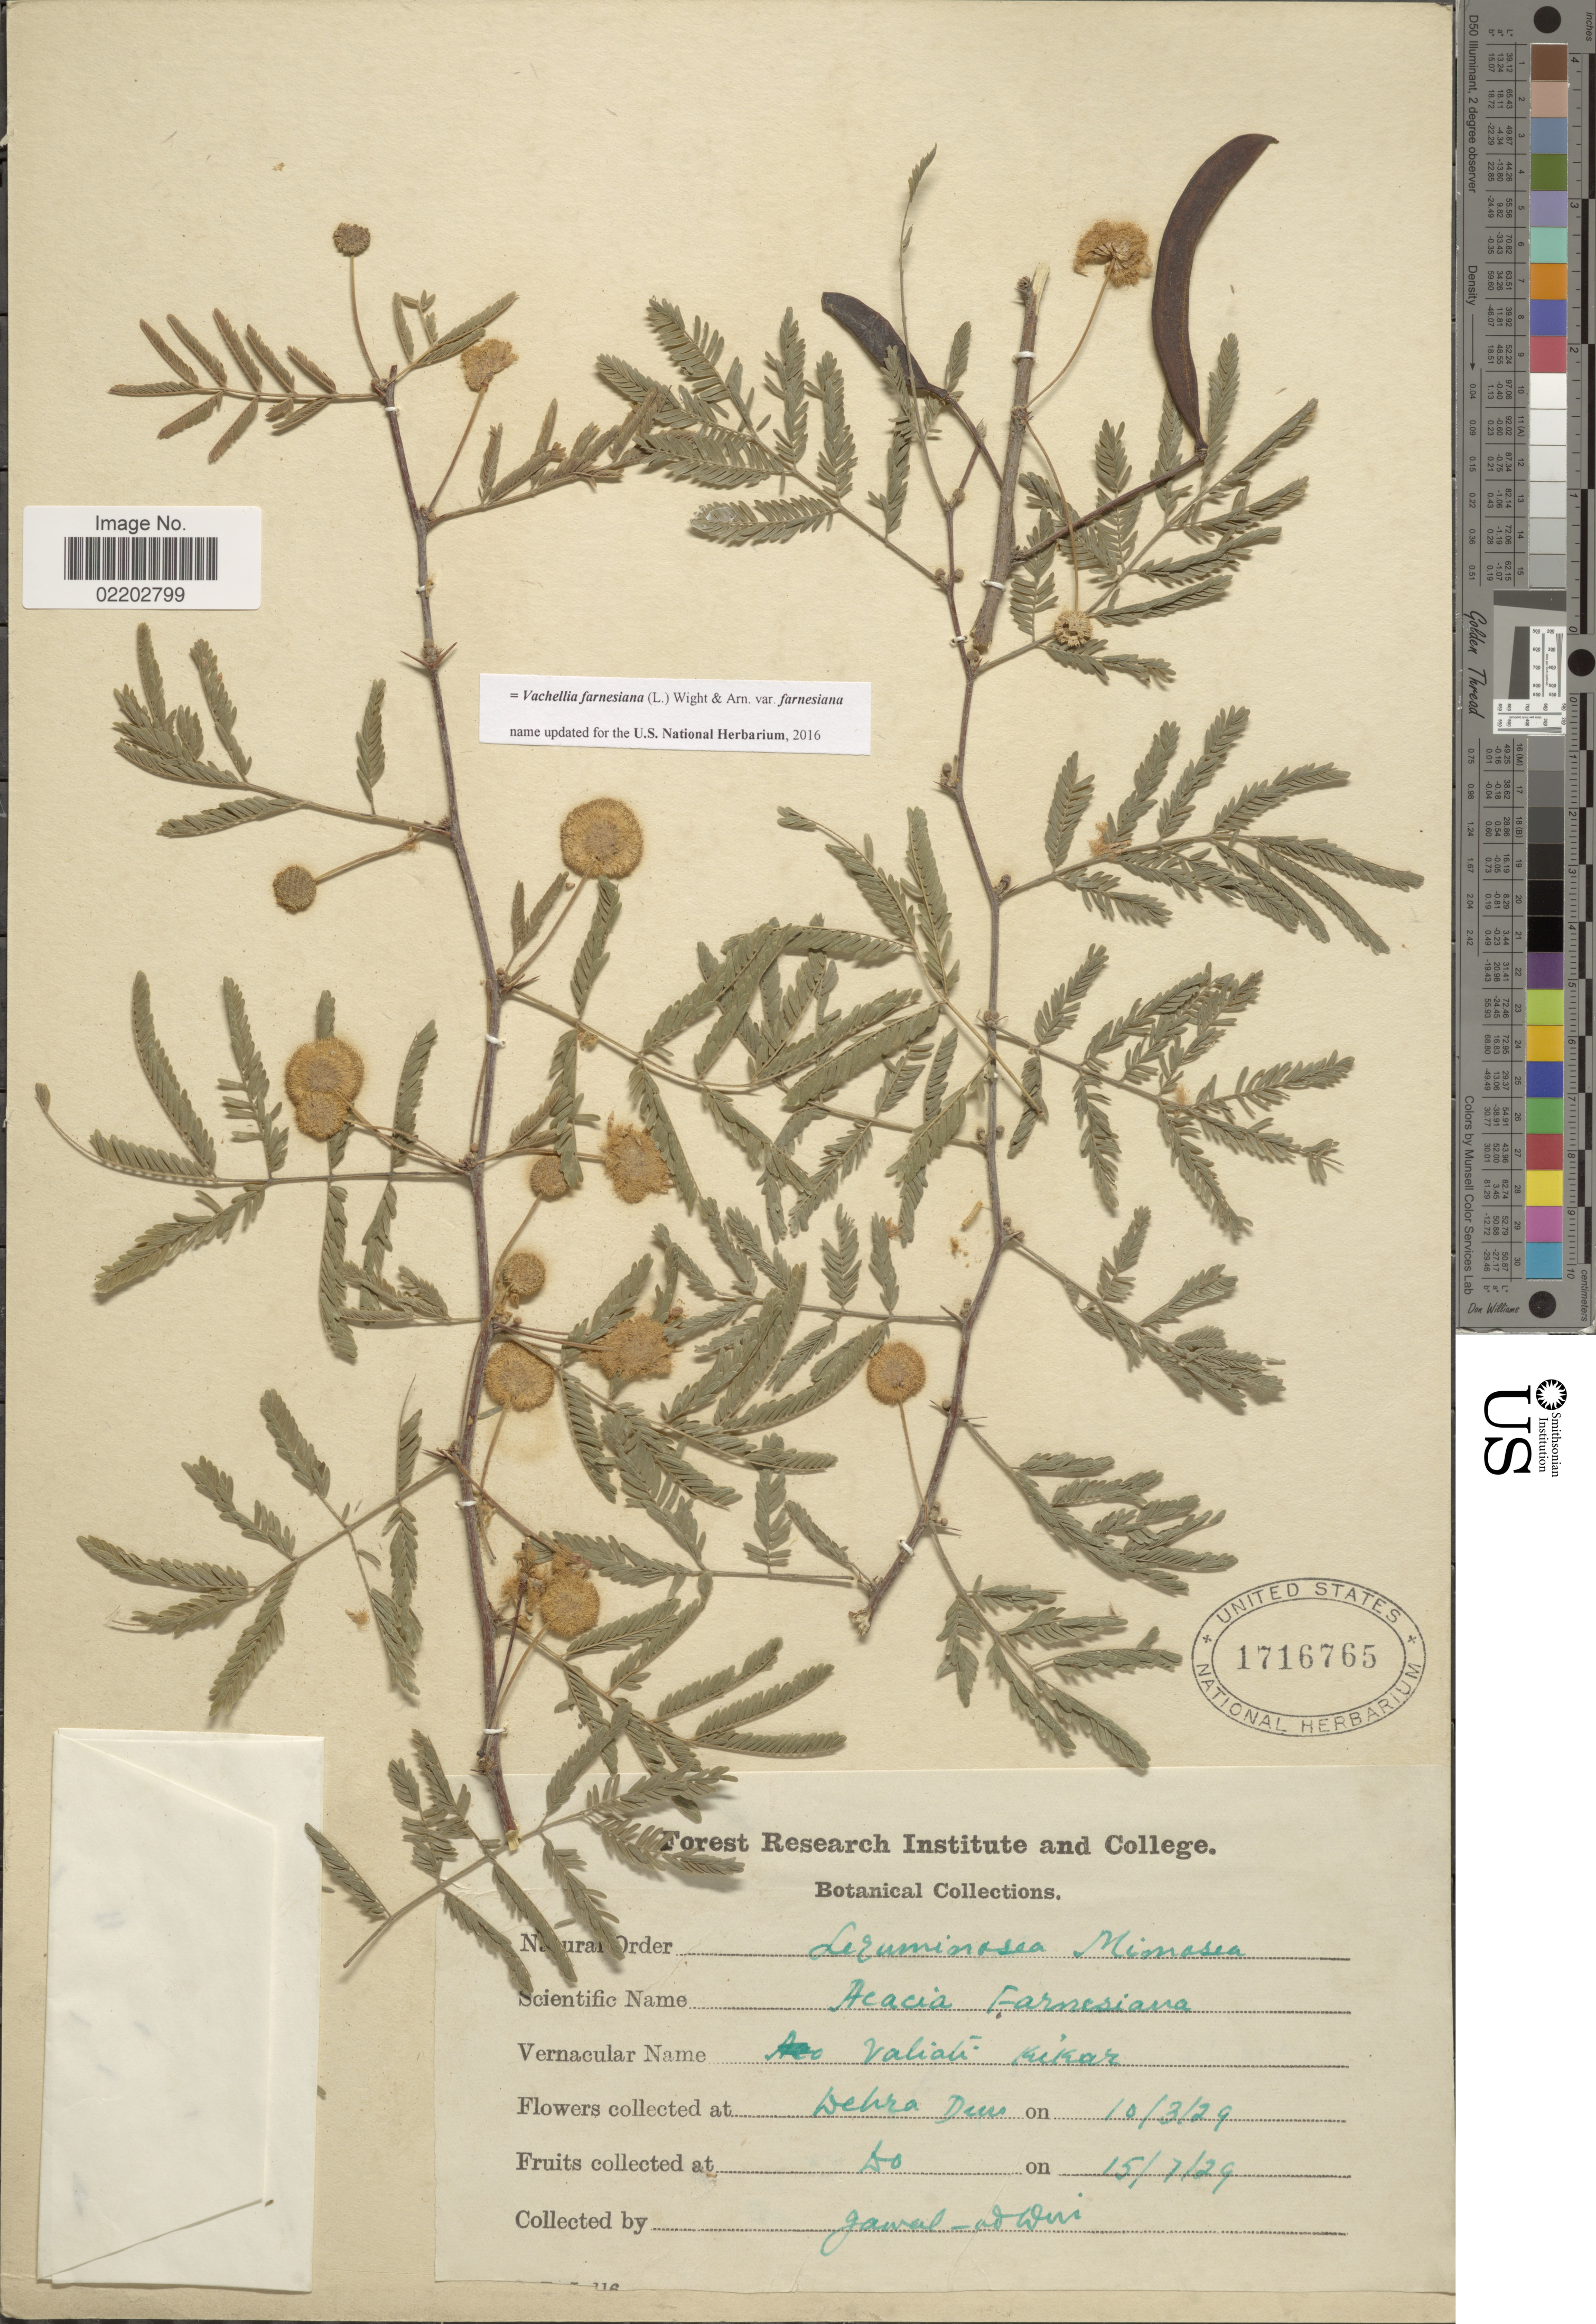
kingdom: Plantae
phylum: Tracheophyta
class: Magnoliopsida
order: Fabales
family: Fabaceae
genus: Vachellia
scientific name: Vachellia farnesiana var. farnesiana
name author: (L.) Wight & Arn.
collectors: G. Adwin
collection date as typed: Transcribed d/m/y: 10/3/29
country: India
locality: Dehra Dun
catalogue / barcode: US 1716765